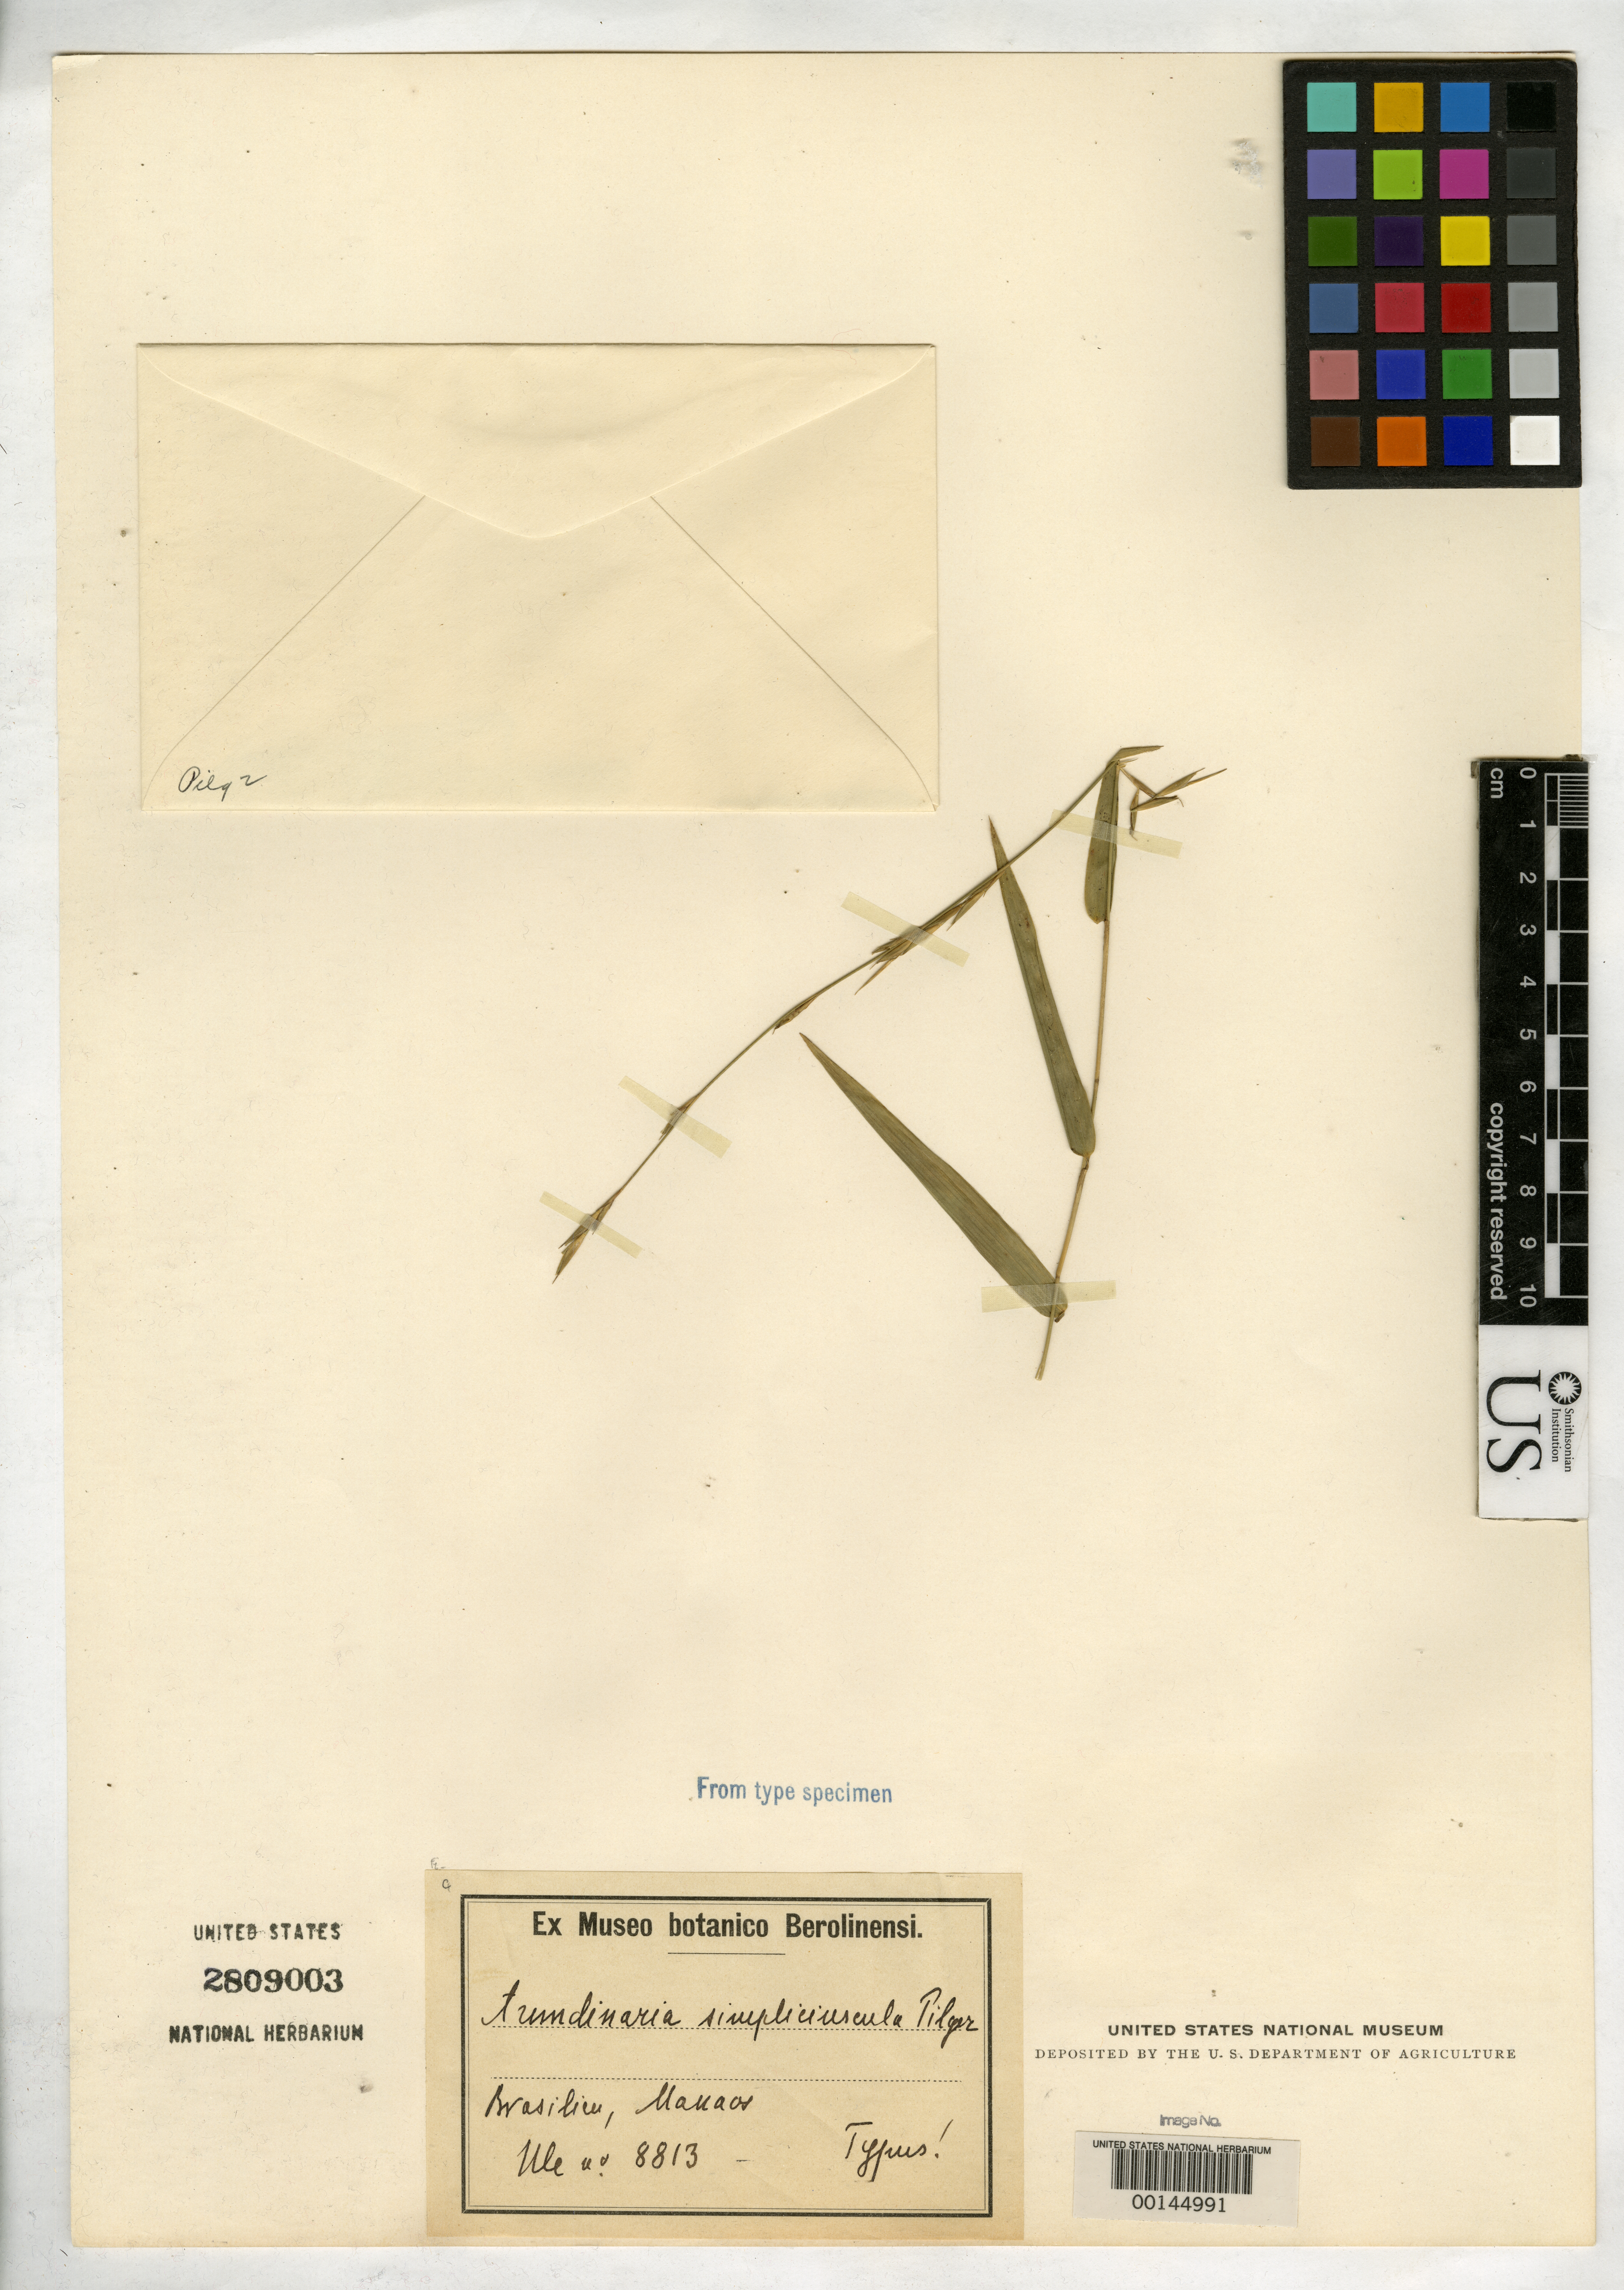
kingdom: Plantae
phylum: Tracheophyta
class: Liliopsida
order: Poales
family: Poaceae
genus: Arundinaria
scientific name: Arundinaria simpliciuscula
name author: Pilg.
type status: Type Fragment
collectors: E. H. Ule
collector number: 8813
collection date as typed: Aug 1910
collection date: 1910-08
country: Brazil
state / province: Amazonas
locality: Manaos.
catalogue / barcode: US 2809003